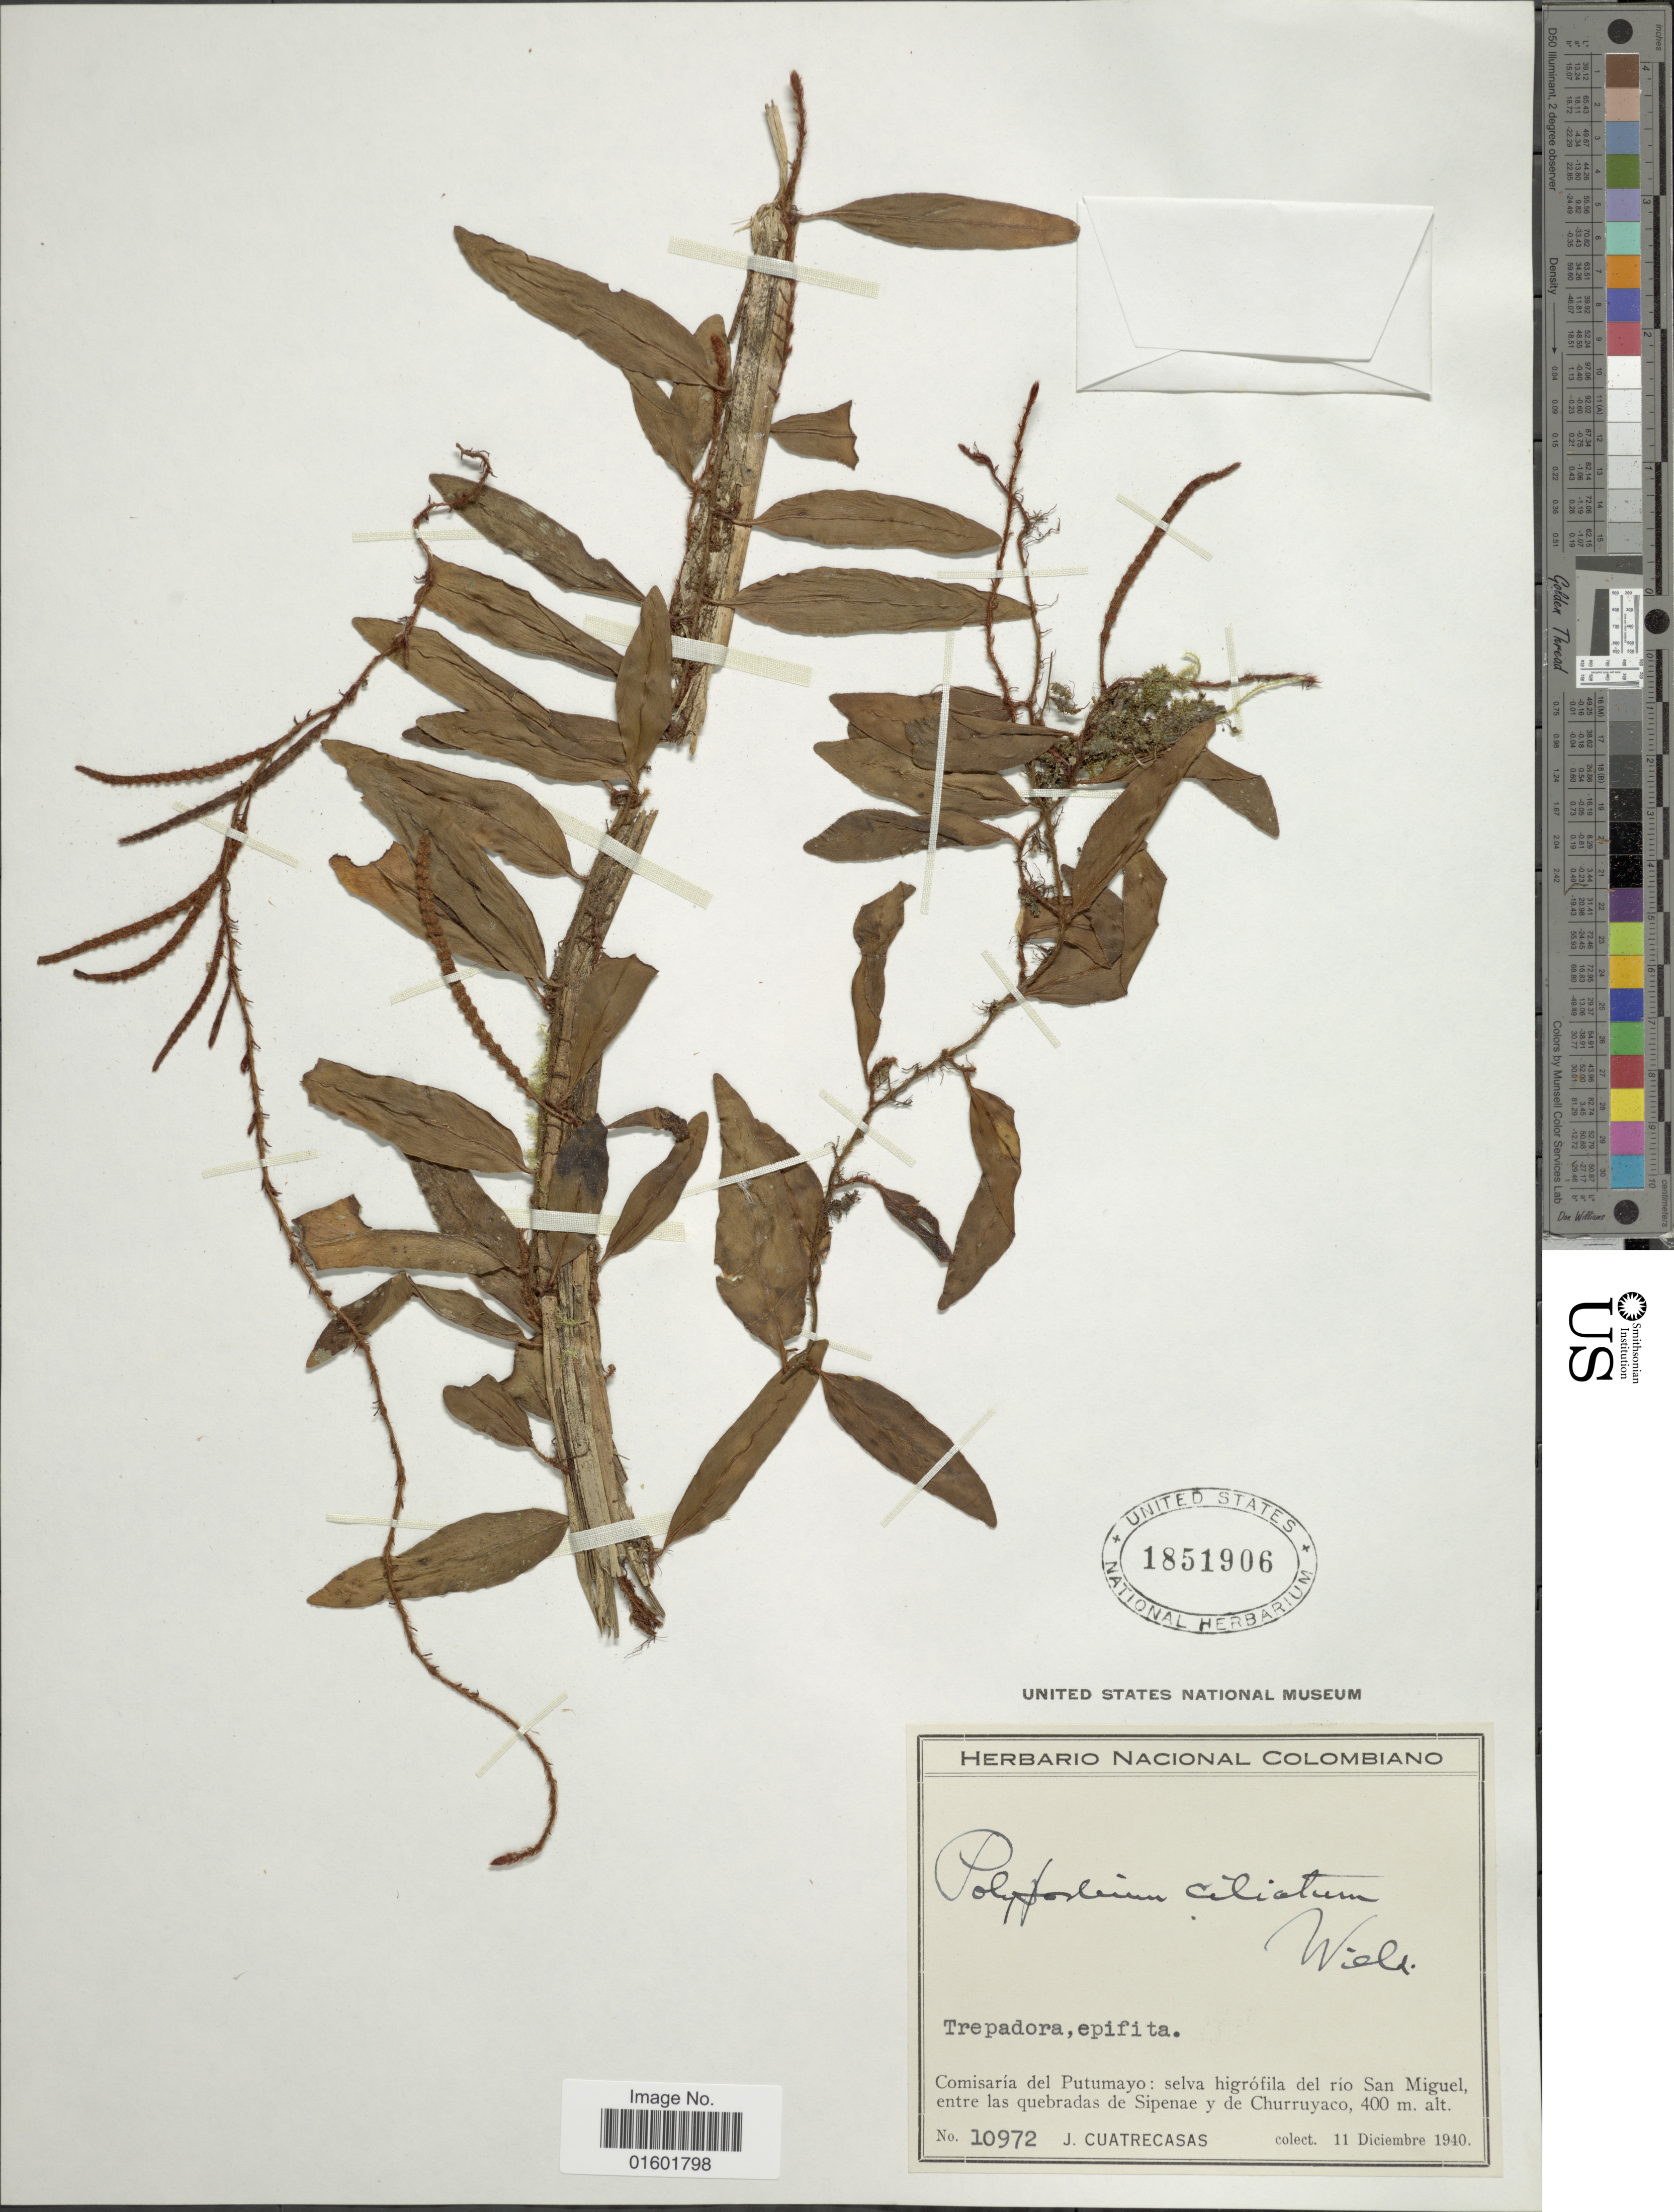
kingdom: Plantae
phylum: Tracheophyta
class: Polypodiopsida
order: Polypodiales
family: Polypodiaceae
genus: Microgramma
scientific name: Microgramma reptans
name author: (Cav.) A.R. Sm.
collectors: J. Cuatrecasas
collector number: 10972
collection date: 1940-12-11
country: Colombia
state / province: Putumayo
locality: Selva higrofila del rio San Miguel, entre las quebradas de Sipenae y Churruyaco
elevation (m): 400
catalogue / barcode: US 1851906